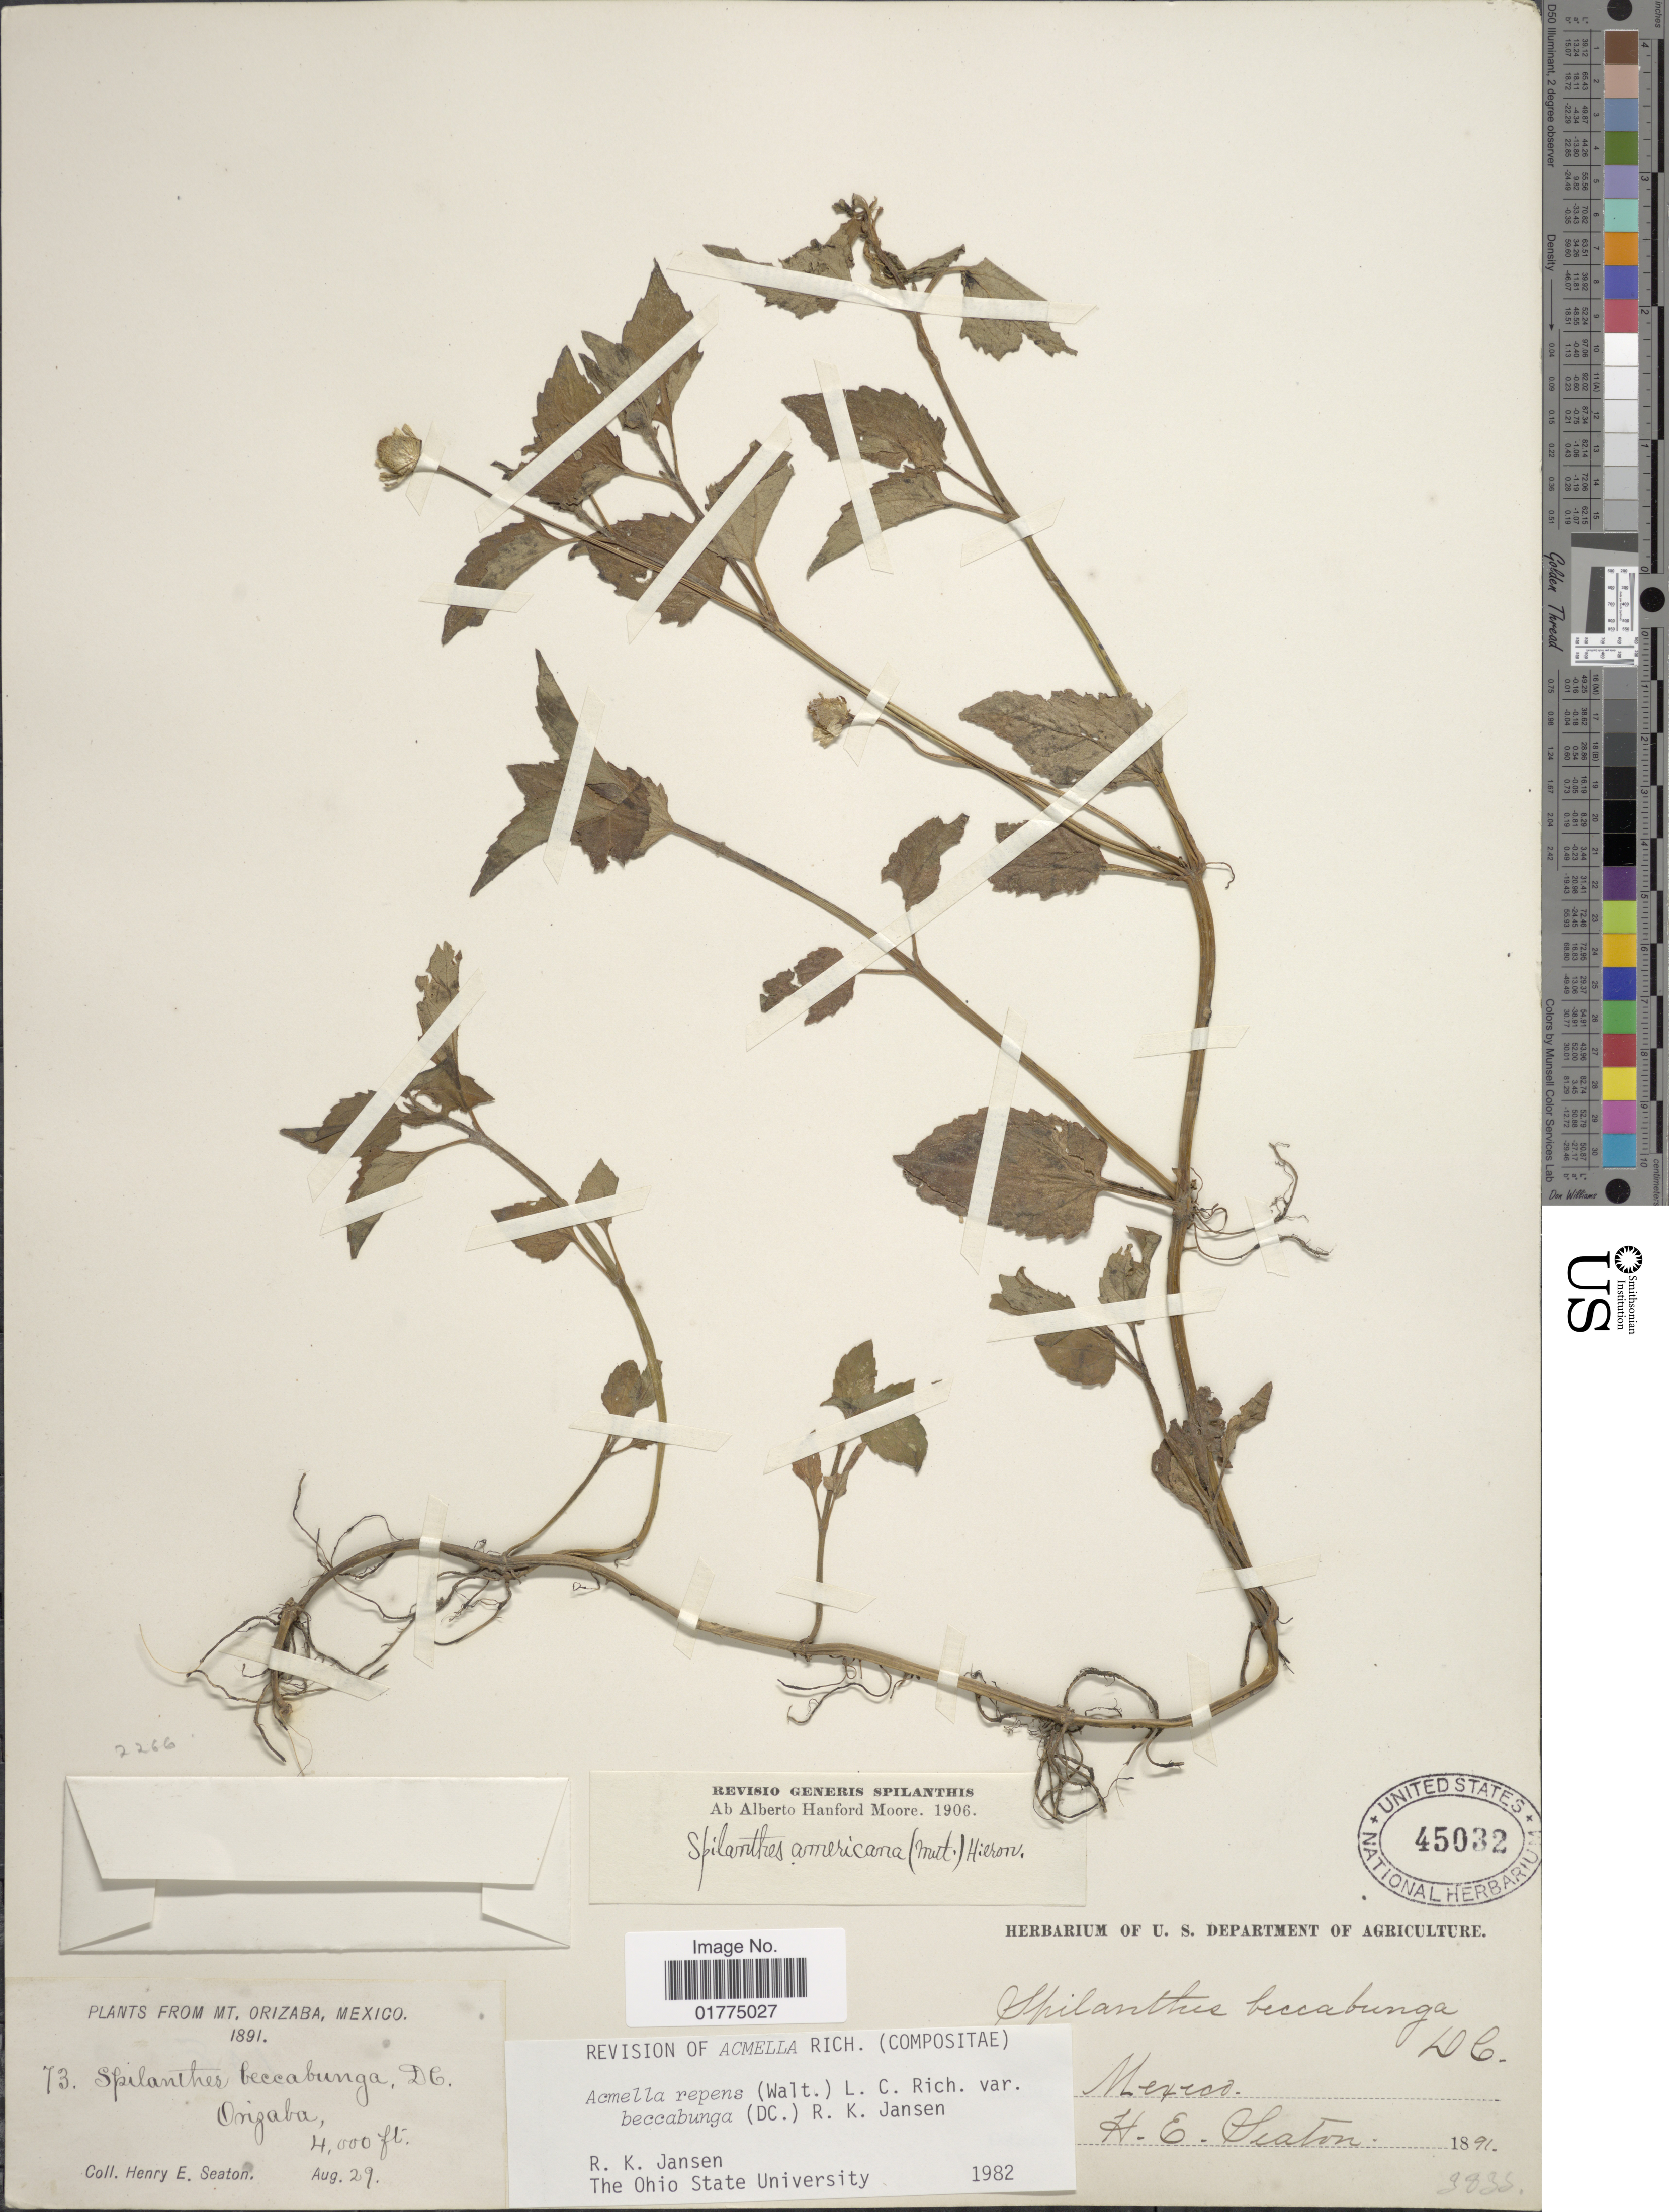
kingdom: Plantae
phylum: Tracheophyta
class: Magnoliopsida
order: Asterales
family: Asteraceae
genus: Acmella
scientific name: Acmella repens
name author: (Walter) Rich.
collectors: H. E. Seaton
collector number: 73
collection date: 1891-08-29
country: Mexico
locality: Mt. Orizaba, Mexico. Orizaba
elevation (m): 1219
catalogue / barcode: US 45032